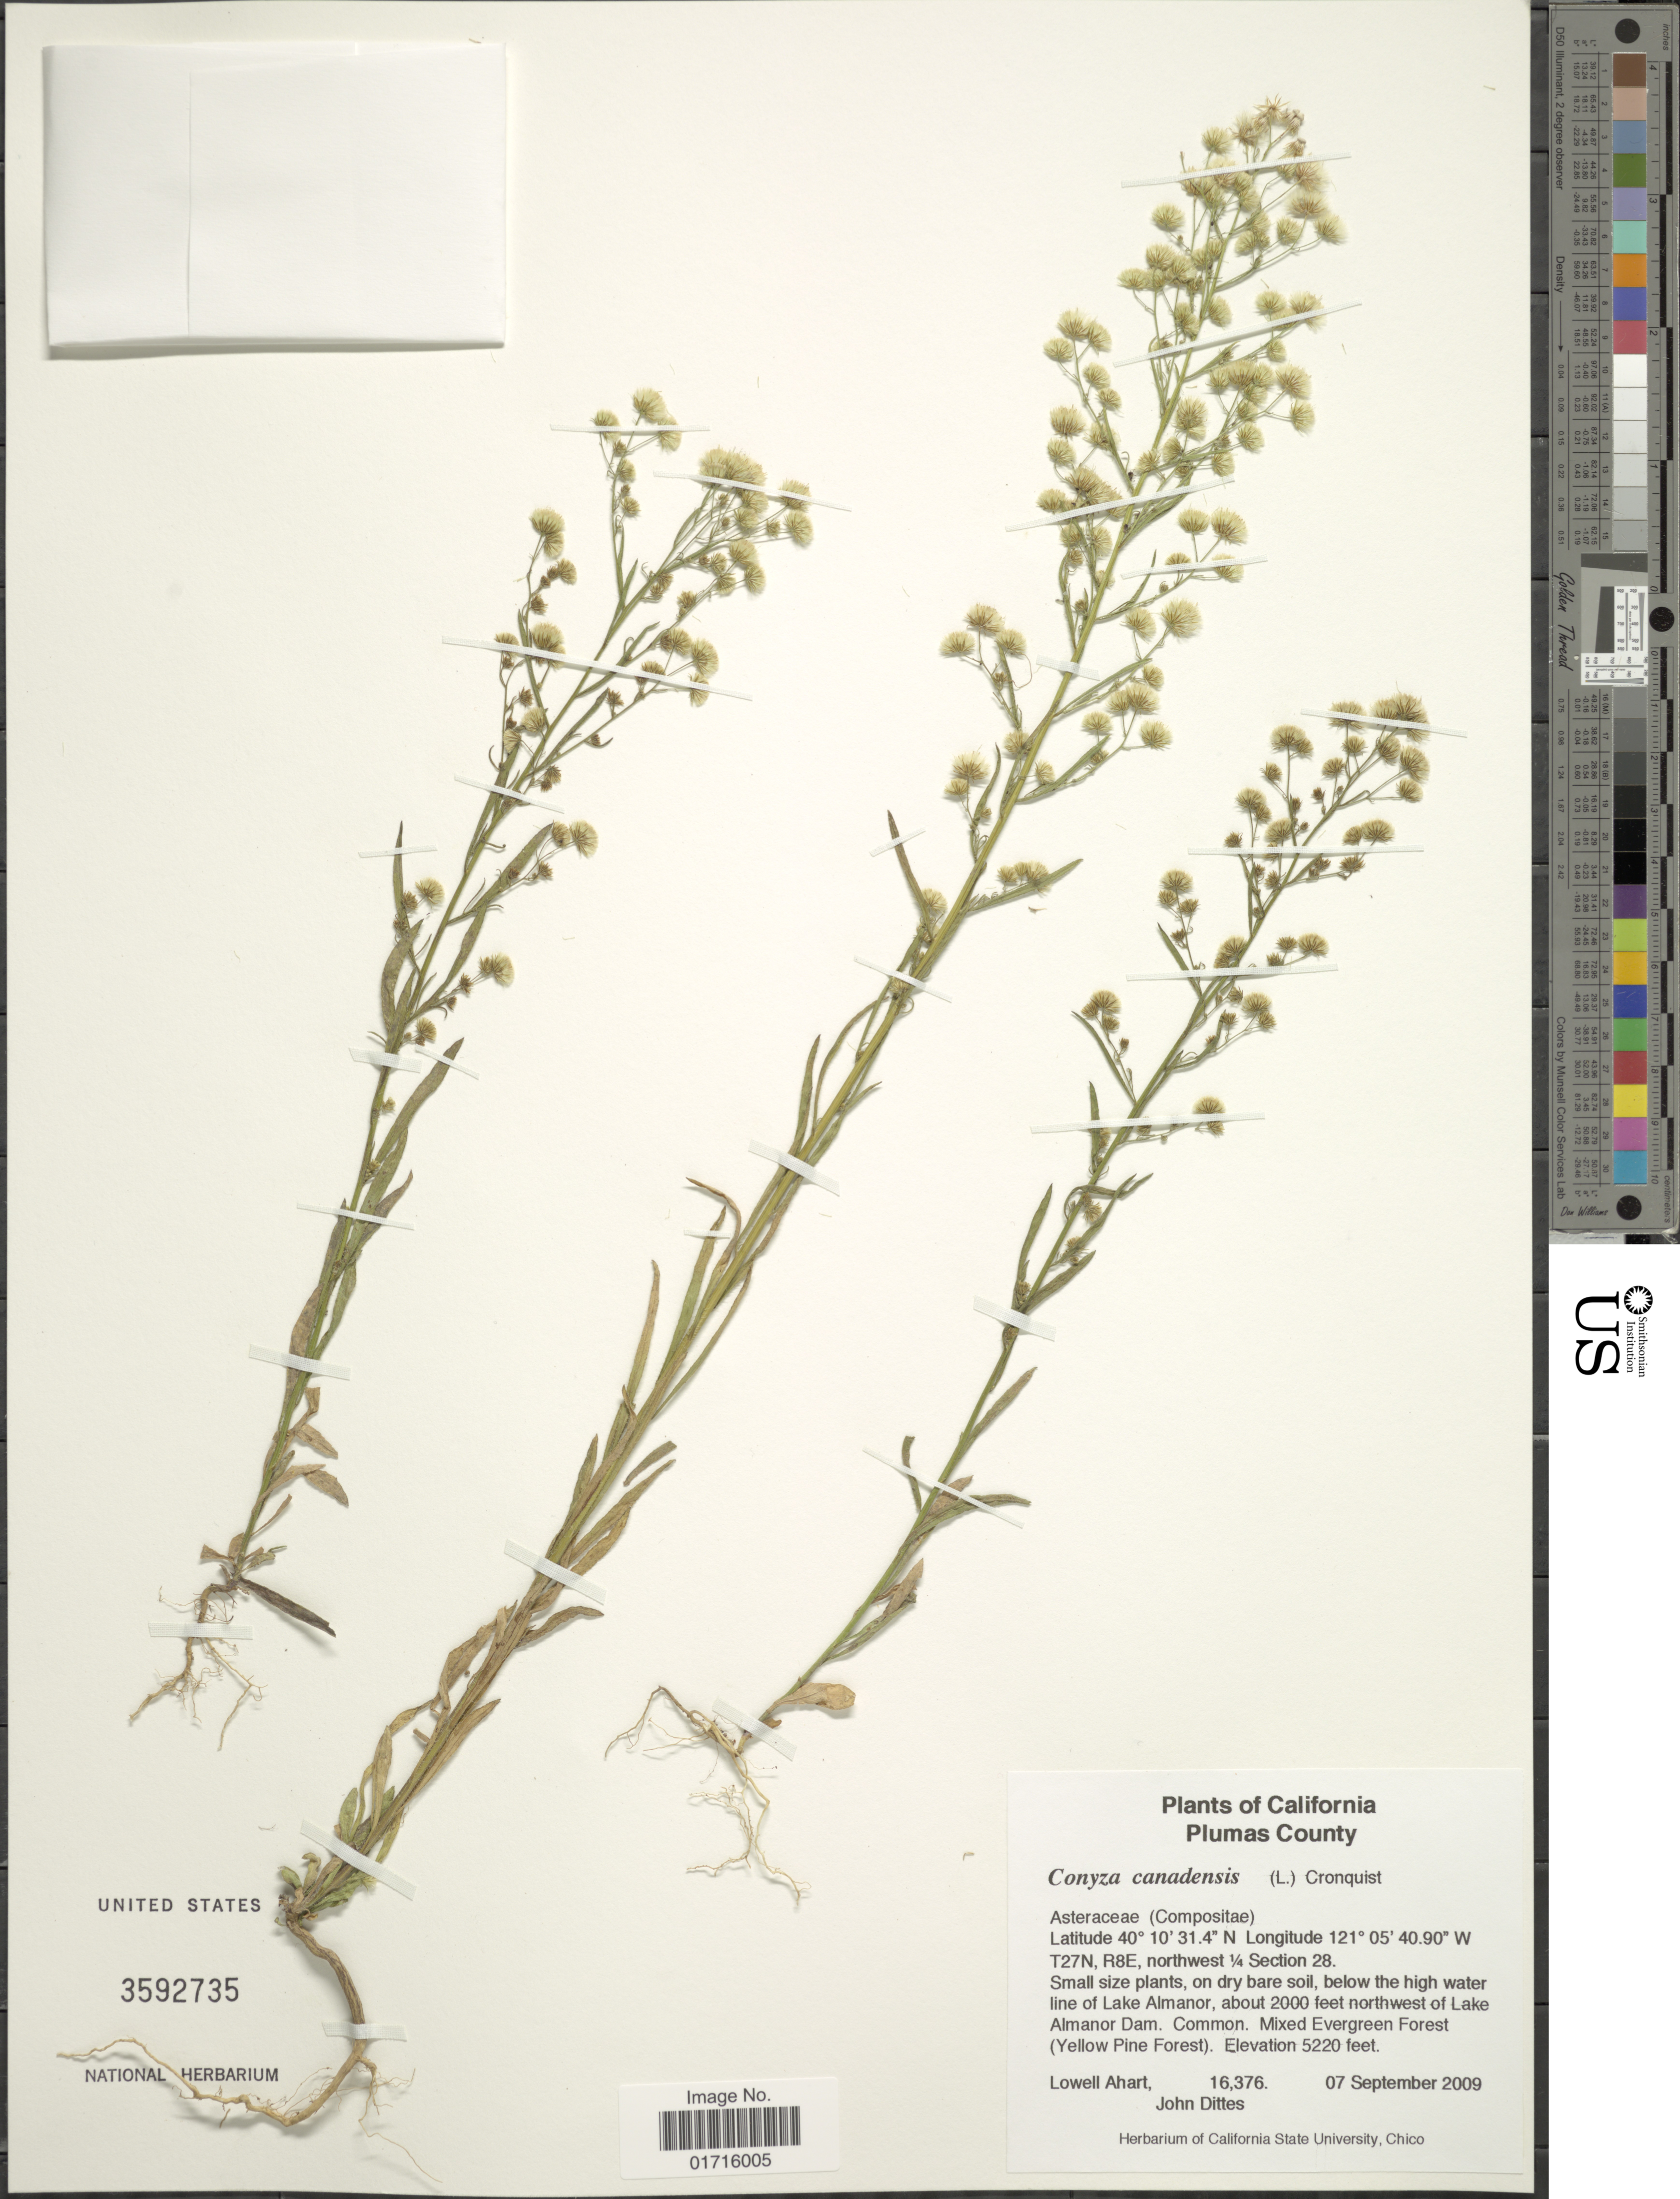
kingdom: Plantae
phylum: Tracheophyta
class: Magnoliopsida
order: Asterales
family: Asteraceae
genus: Conyza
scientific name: Conyza canadensis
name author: (L.) Cronq.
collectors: L. Ahart & J. Dittes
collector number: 16376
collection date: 2009-09-07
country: United States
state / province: California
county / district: Plumas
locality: Plumas County, T27N, R8E, northwest ¼ Section 28., below the high water line of Lake Almanor, about 2000 feet northwest of Lake Almanor Dam. (Yellow Pine Forest)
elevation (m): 1591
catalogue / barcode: US 3592735